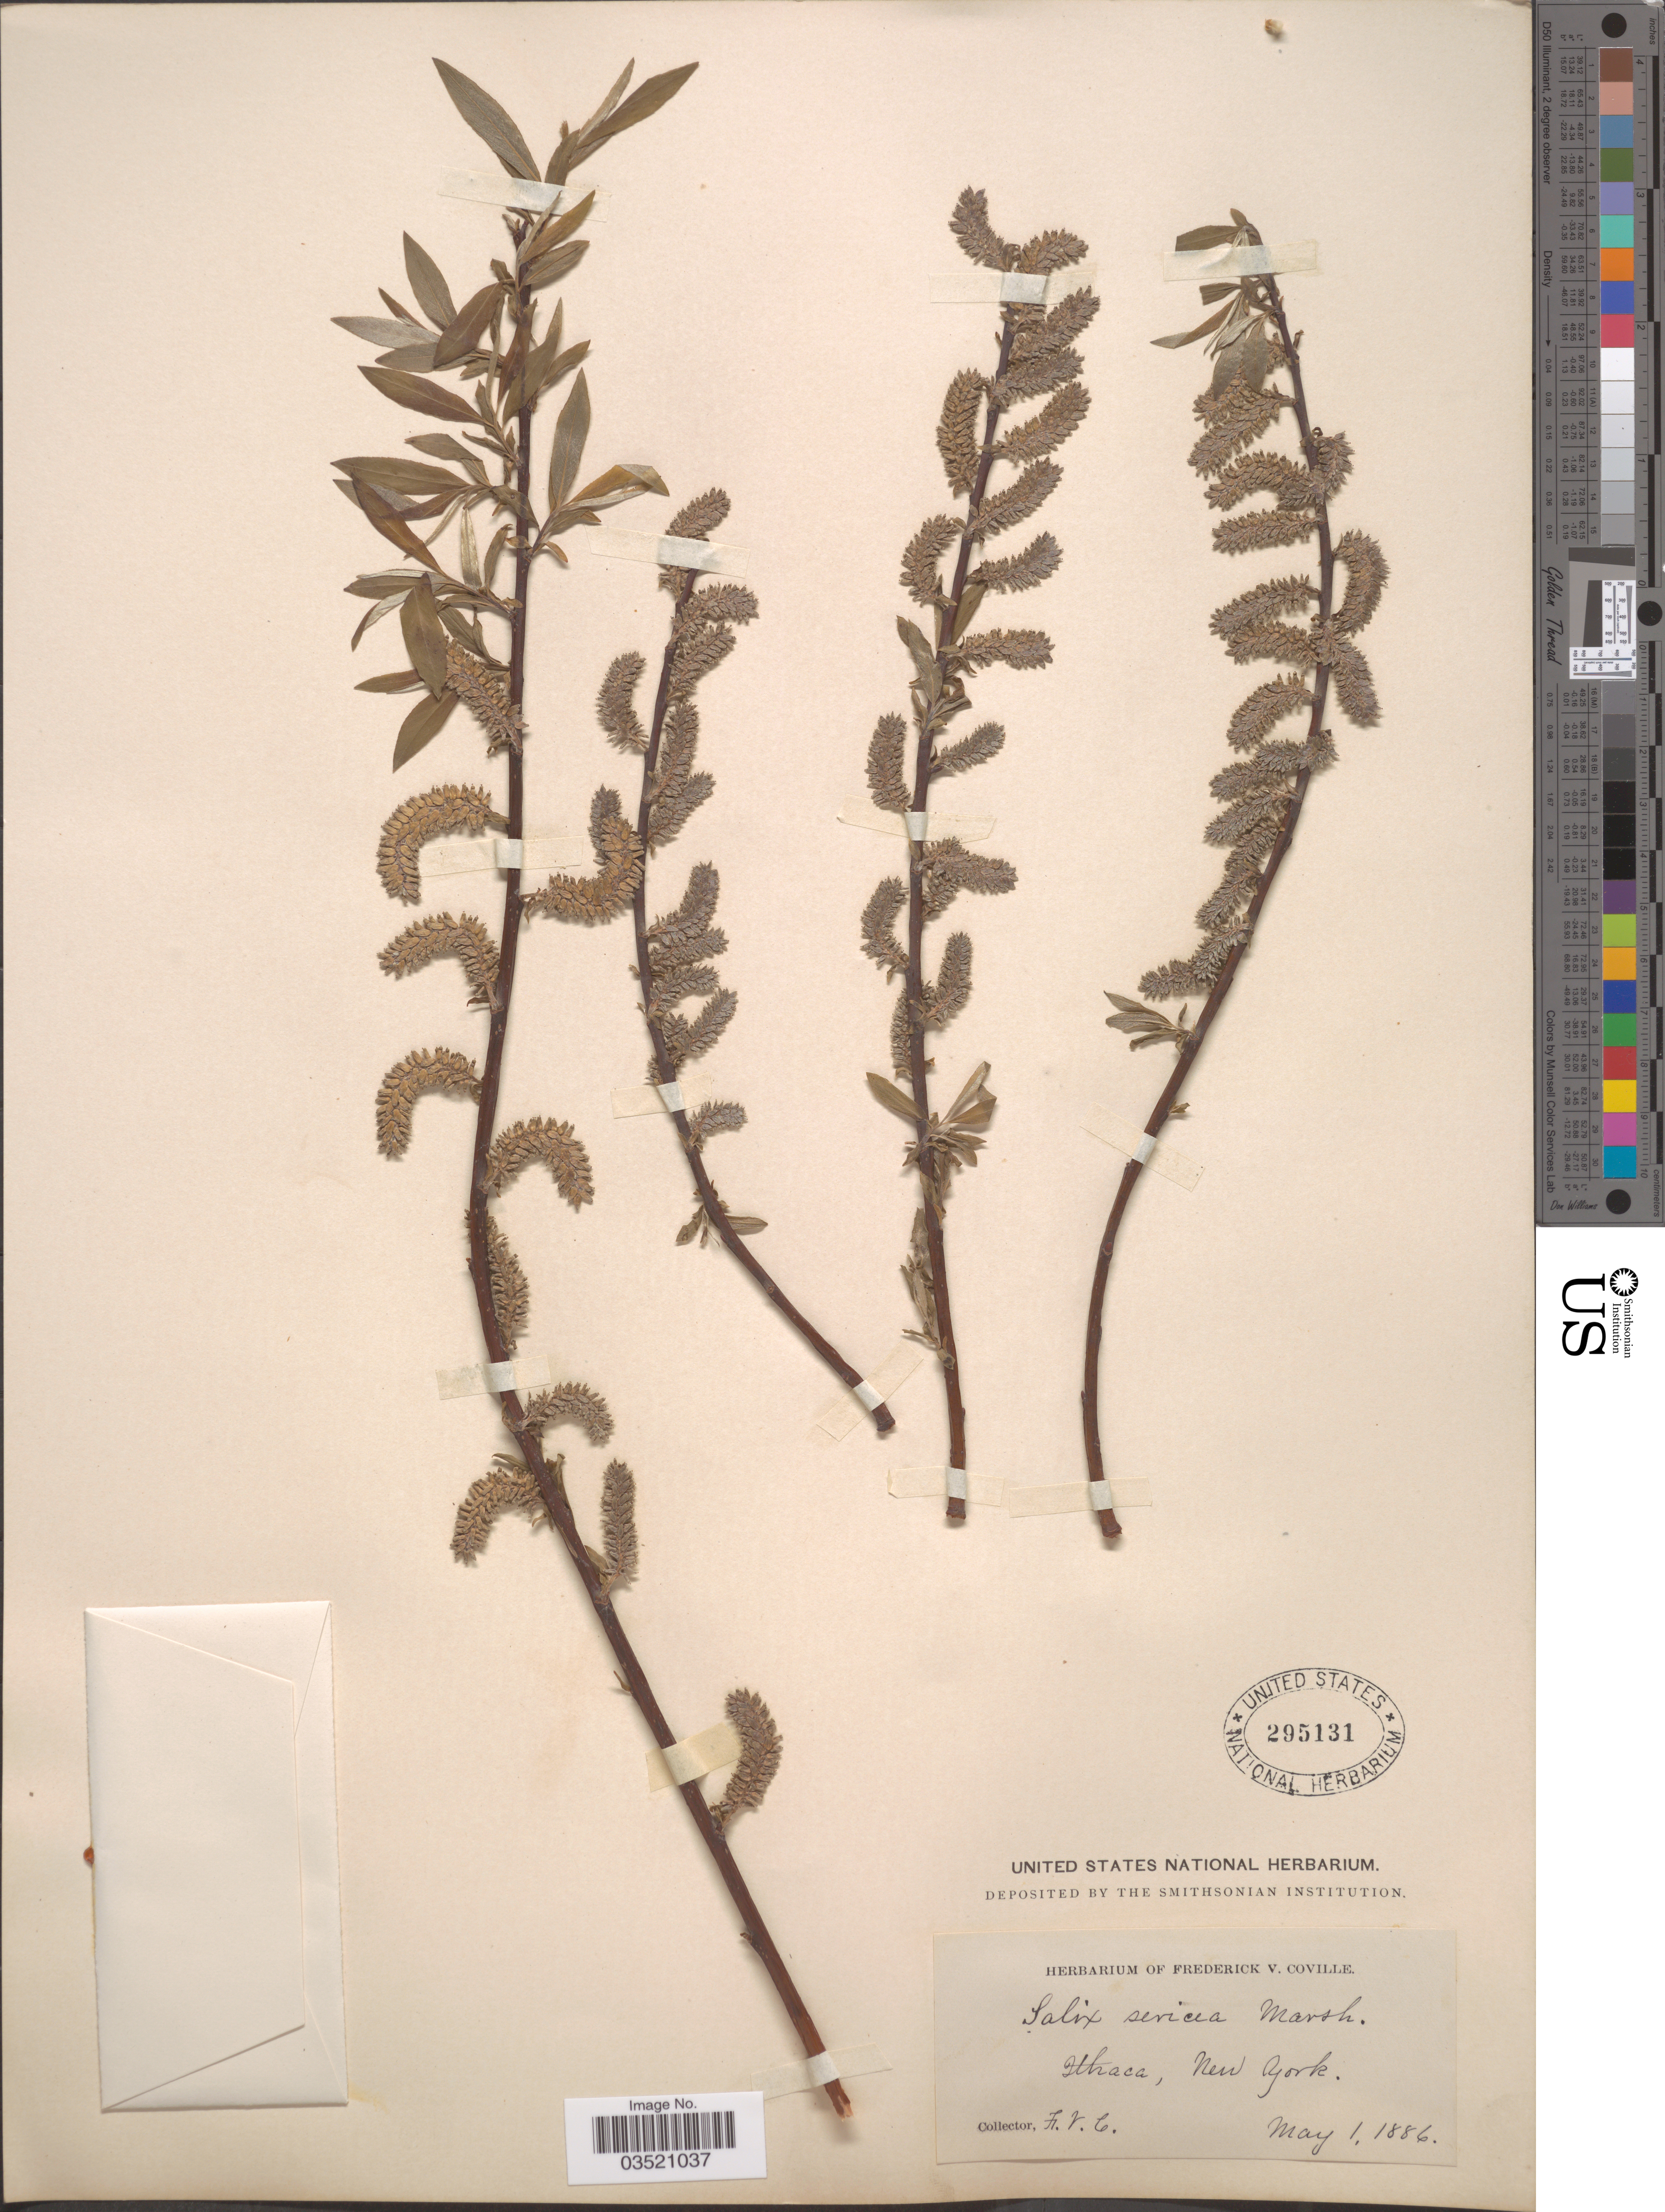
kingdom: Plantae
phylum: Tracheophyta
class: Magnoliopsida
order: Malpighiales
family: Salicaceae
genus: Salix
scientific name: Salix sericea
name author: Marshall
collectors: F. V. Coville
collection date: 1886-05-01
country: United States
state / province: New York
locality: Ithaca.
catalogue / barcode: US 295131